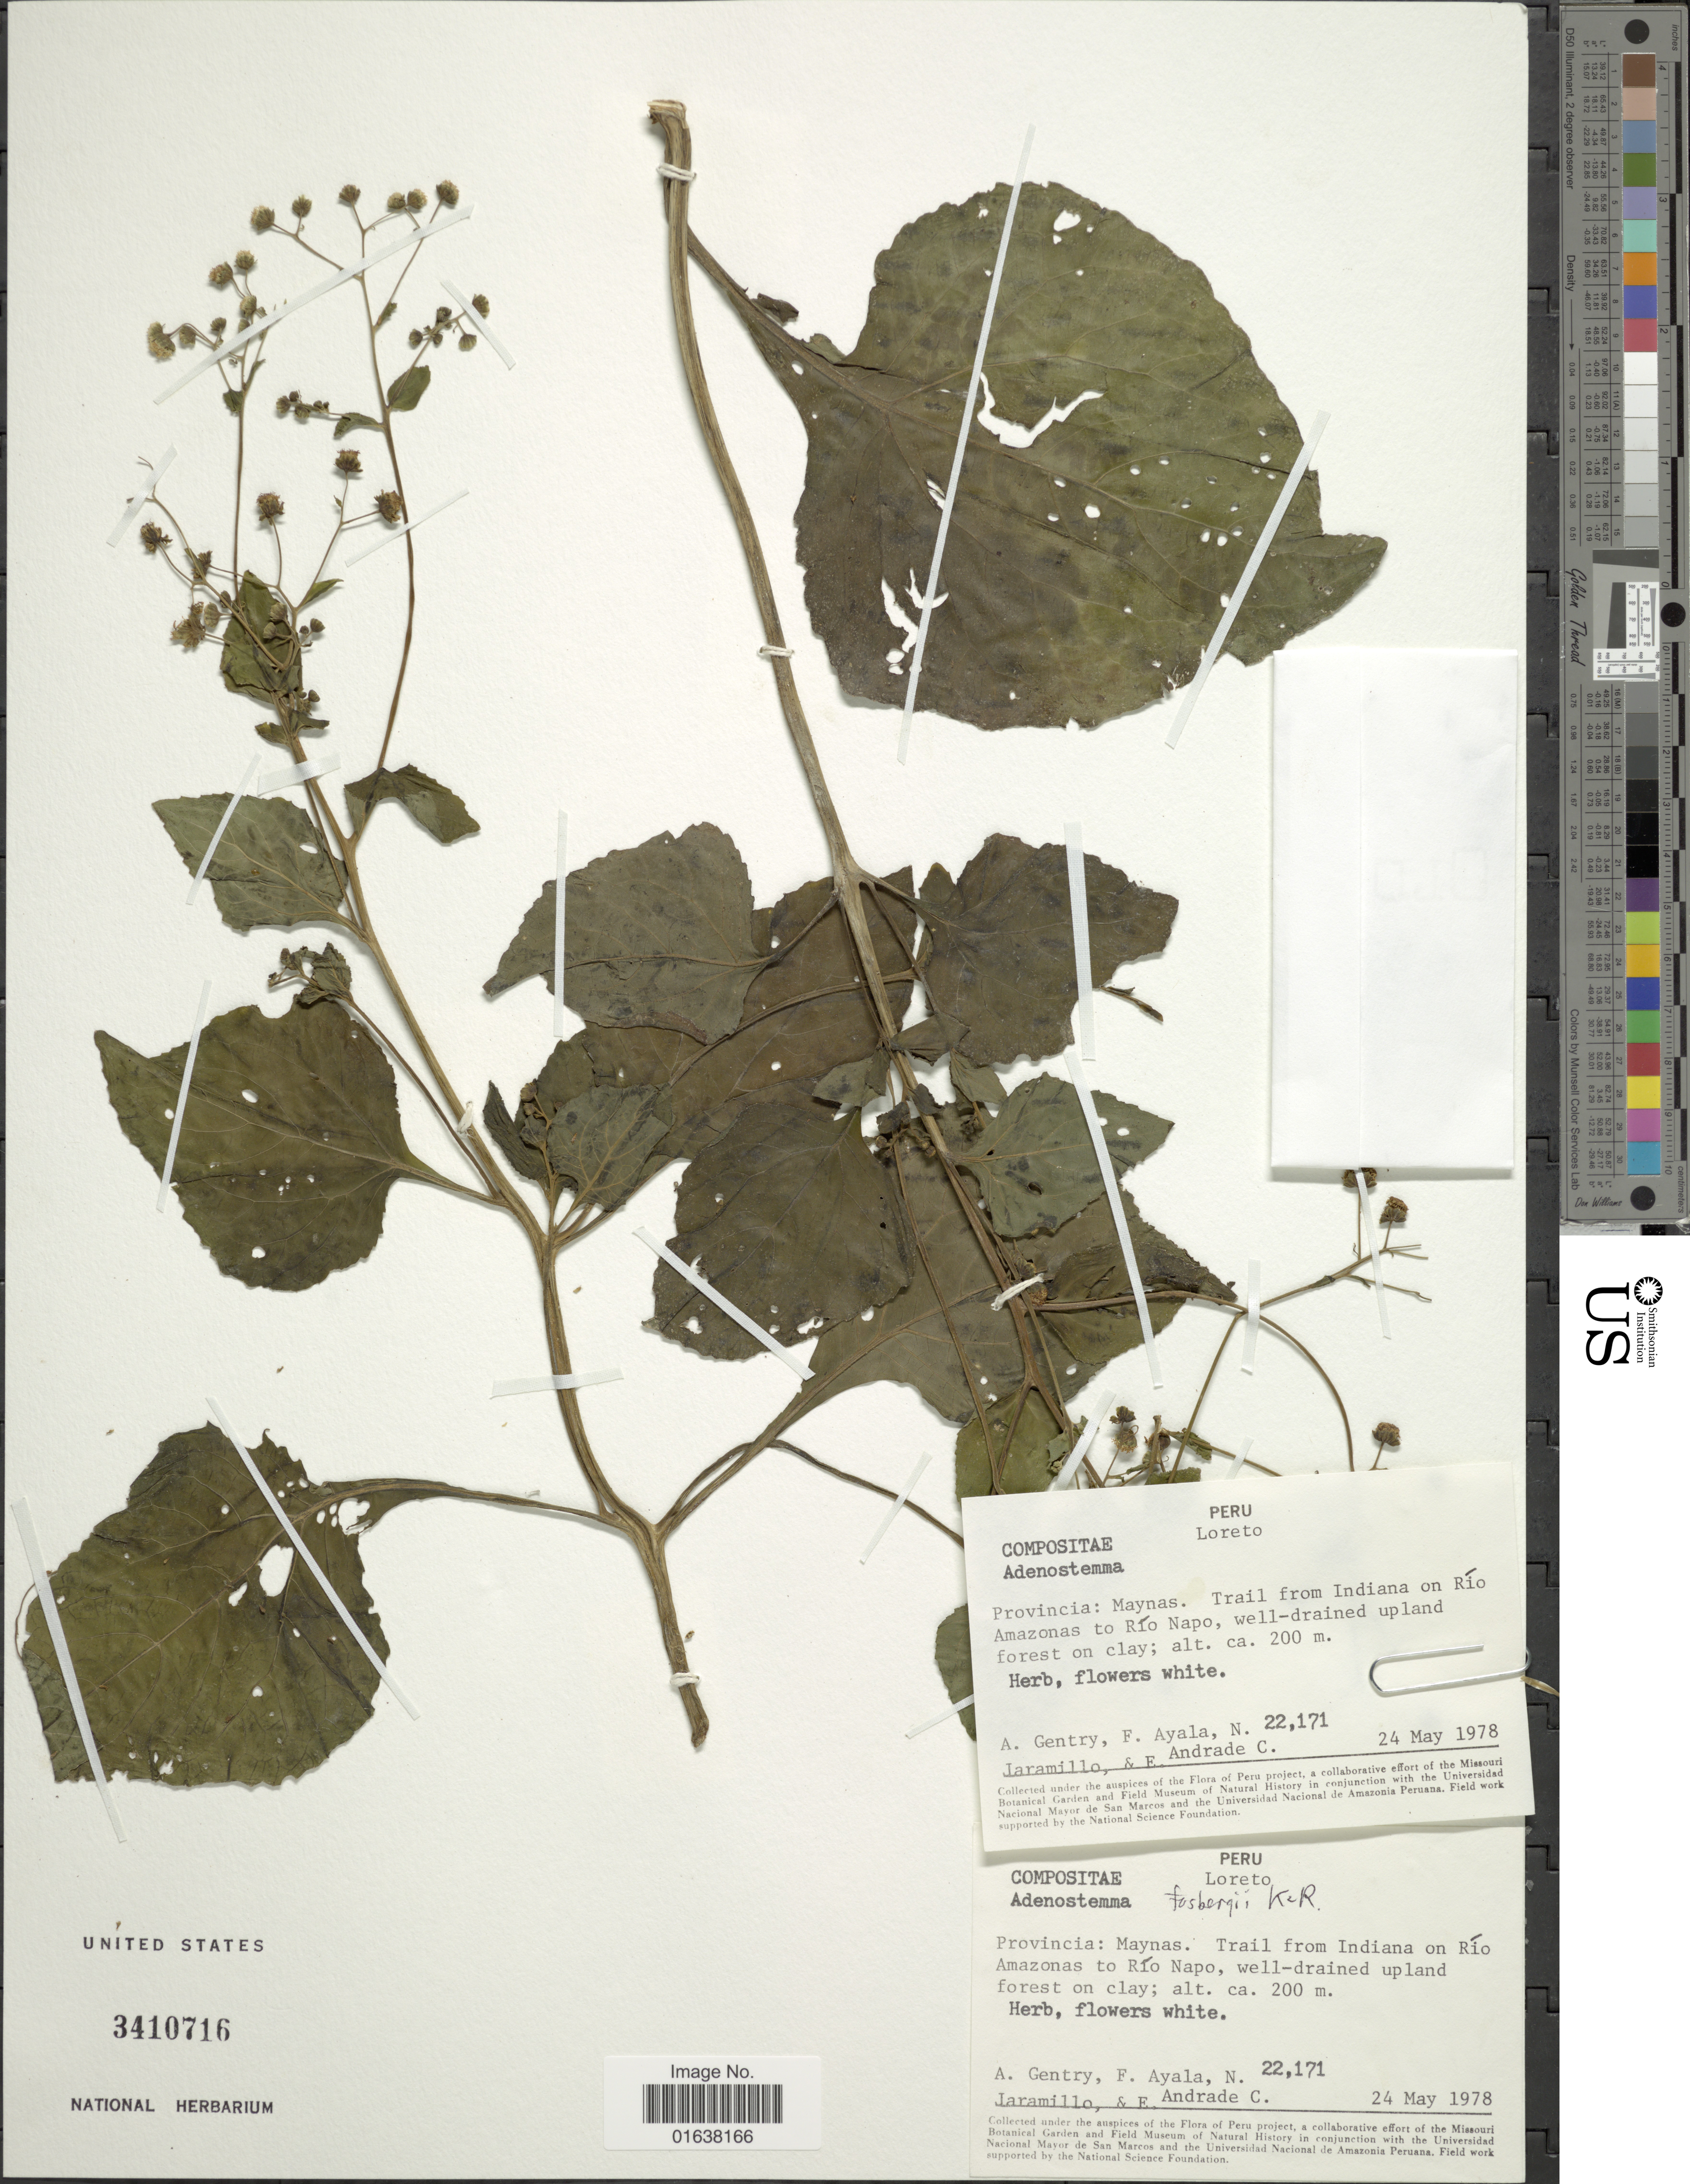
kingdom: Plantae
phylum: Tracheophyta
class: Magnoliopsida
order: Asterales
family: Asteraceae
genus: Adenostemma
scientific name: Adenostemma fosbergii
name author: R.M. King & H. Rob.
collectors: A. H. Gentry, F. Ayala, N. Jaramillo & E. Andrade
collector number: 22171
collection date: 1978-05-24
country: Peru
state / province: Loreto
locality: Provincia; Maynas. Trail from Indiana on Rio Amazonas to Rio Napo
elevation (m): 200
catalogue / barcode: US 3410716